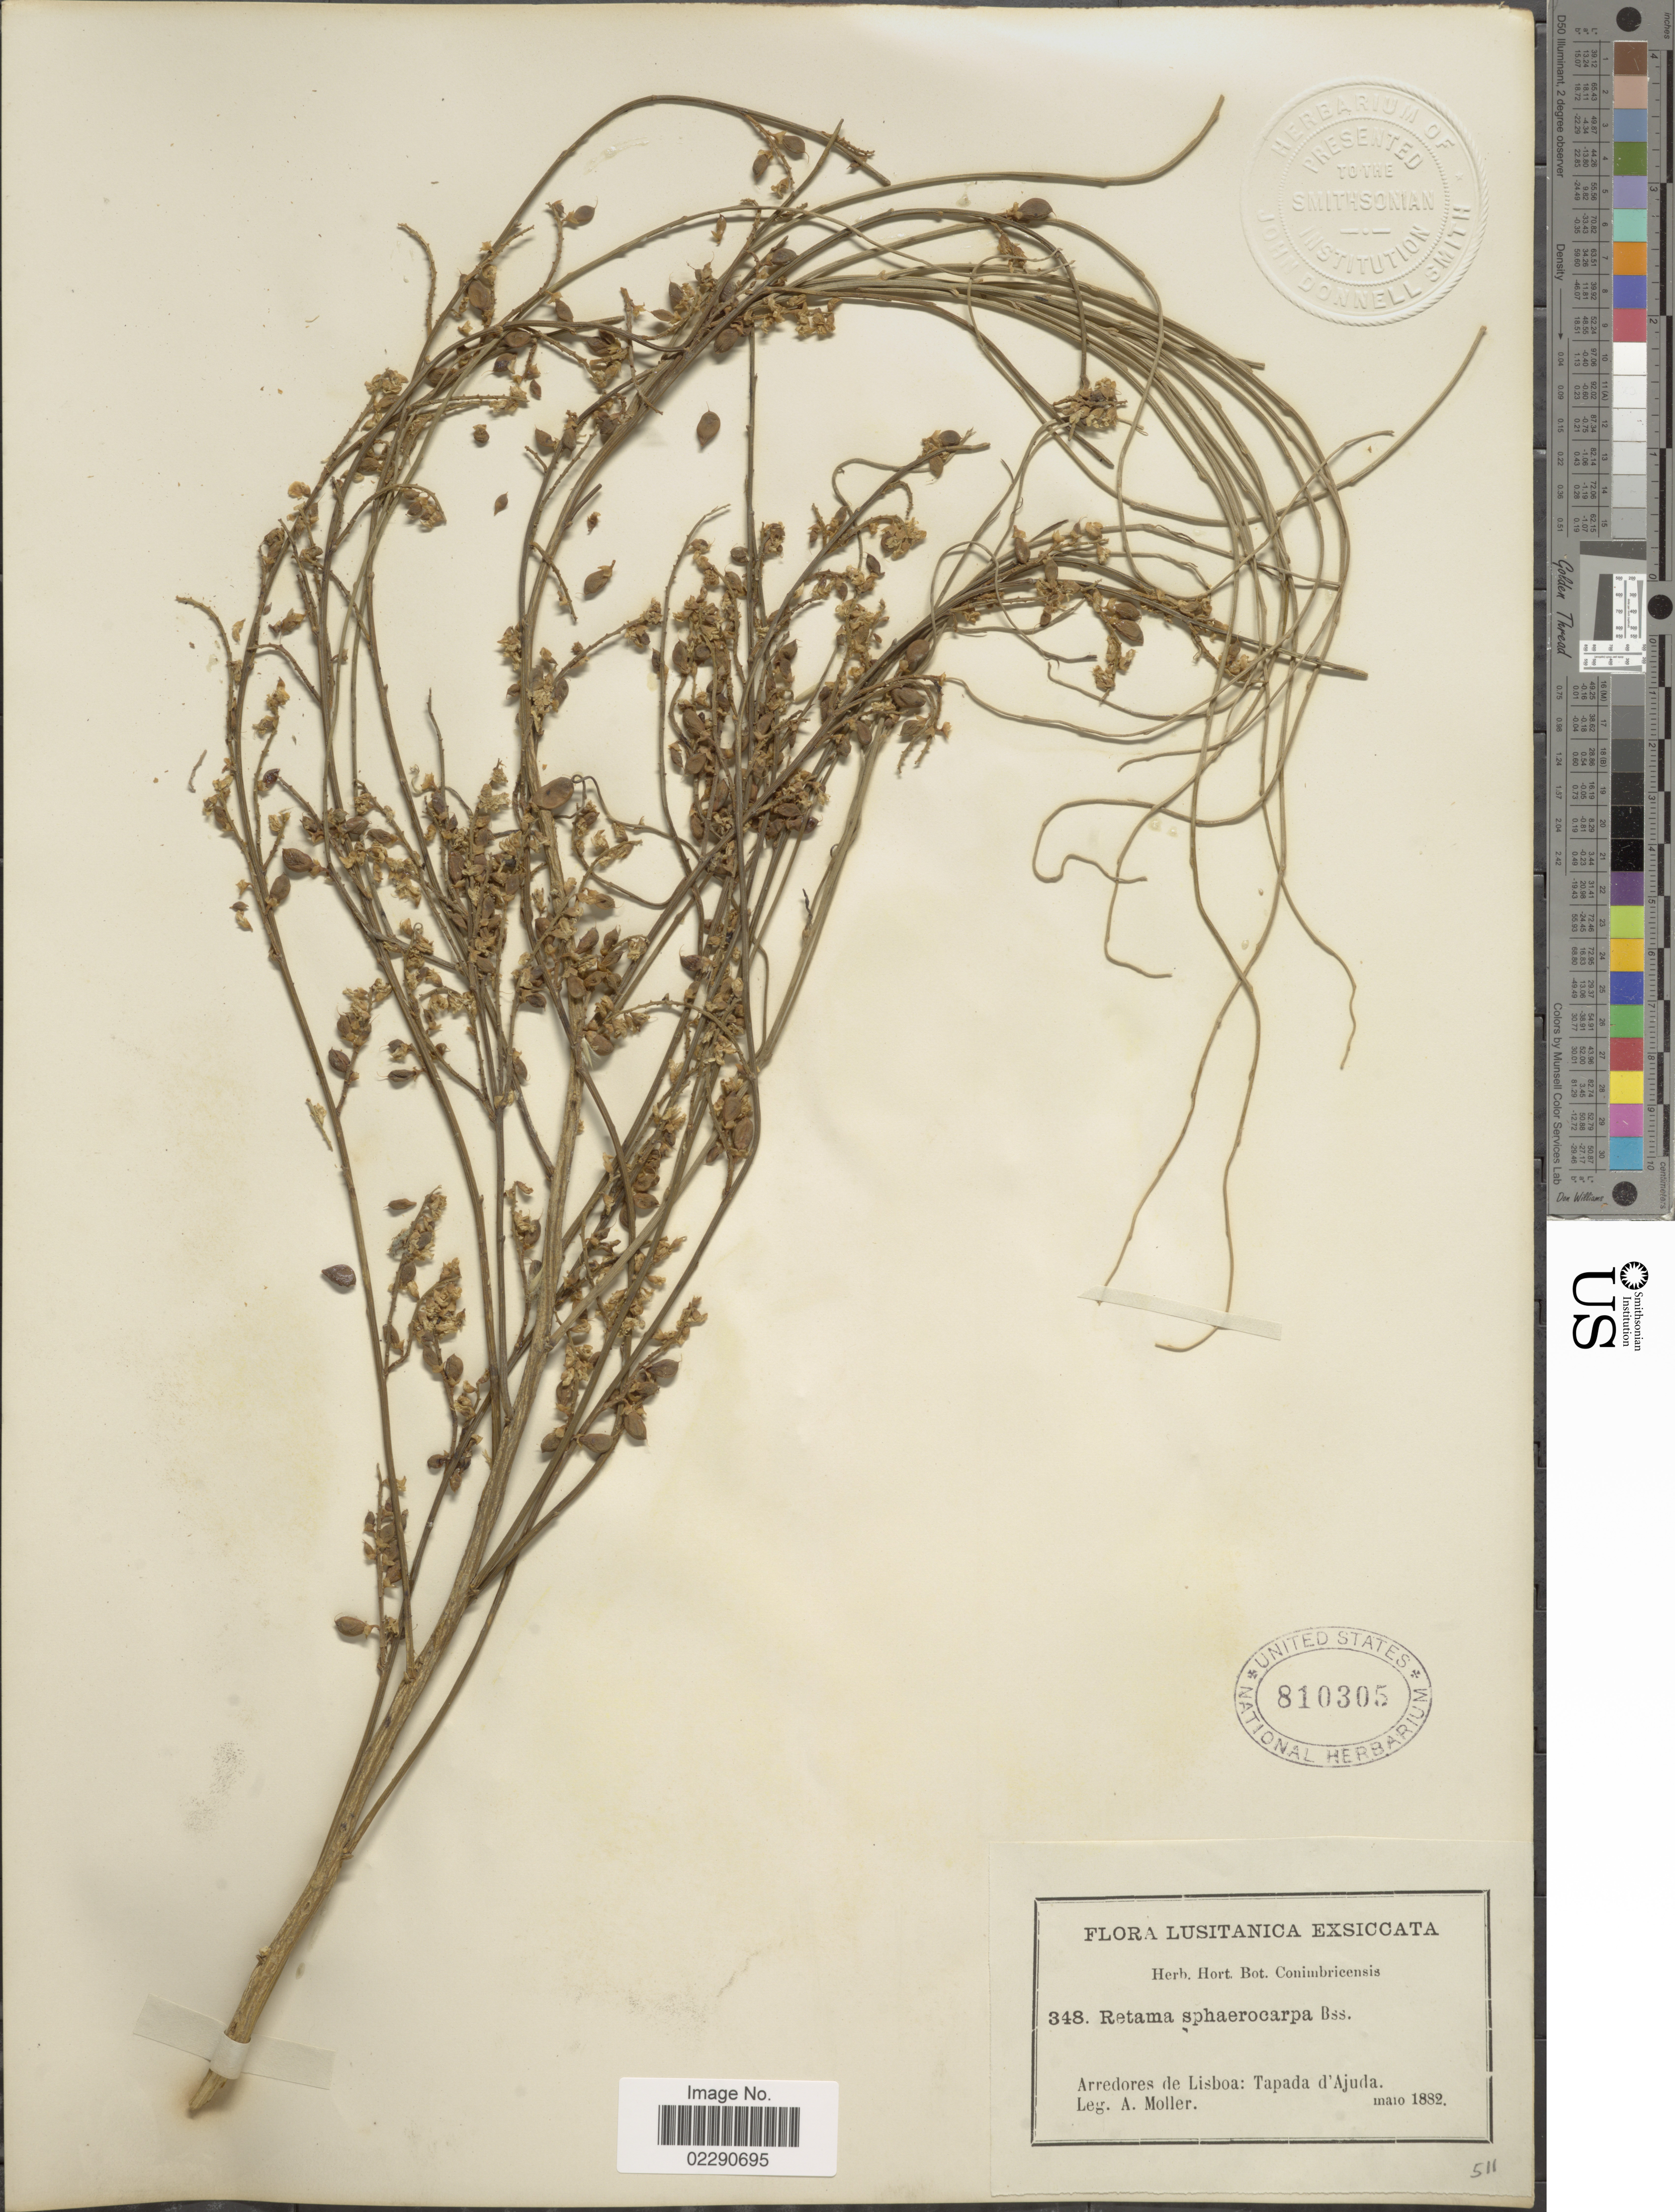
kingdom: Plantae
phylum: Tracheophyta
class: Magnoliopsida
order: Fabales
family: Fabaceae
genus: Retama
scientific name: Retama sphaerocarpa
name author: (L.) Boiss.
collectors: A. Moller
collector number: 348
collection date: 1882-05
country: Portugal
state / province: Lisboa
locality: Lusitanica, arredores de Lisboa, Tapada d'Ajuda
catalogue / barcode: US 810305